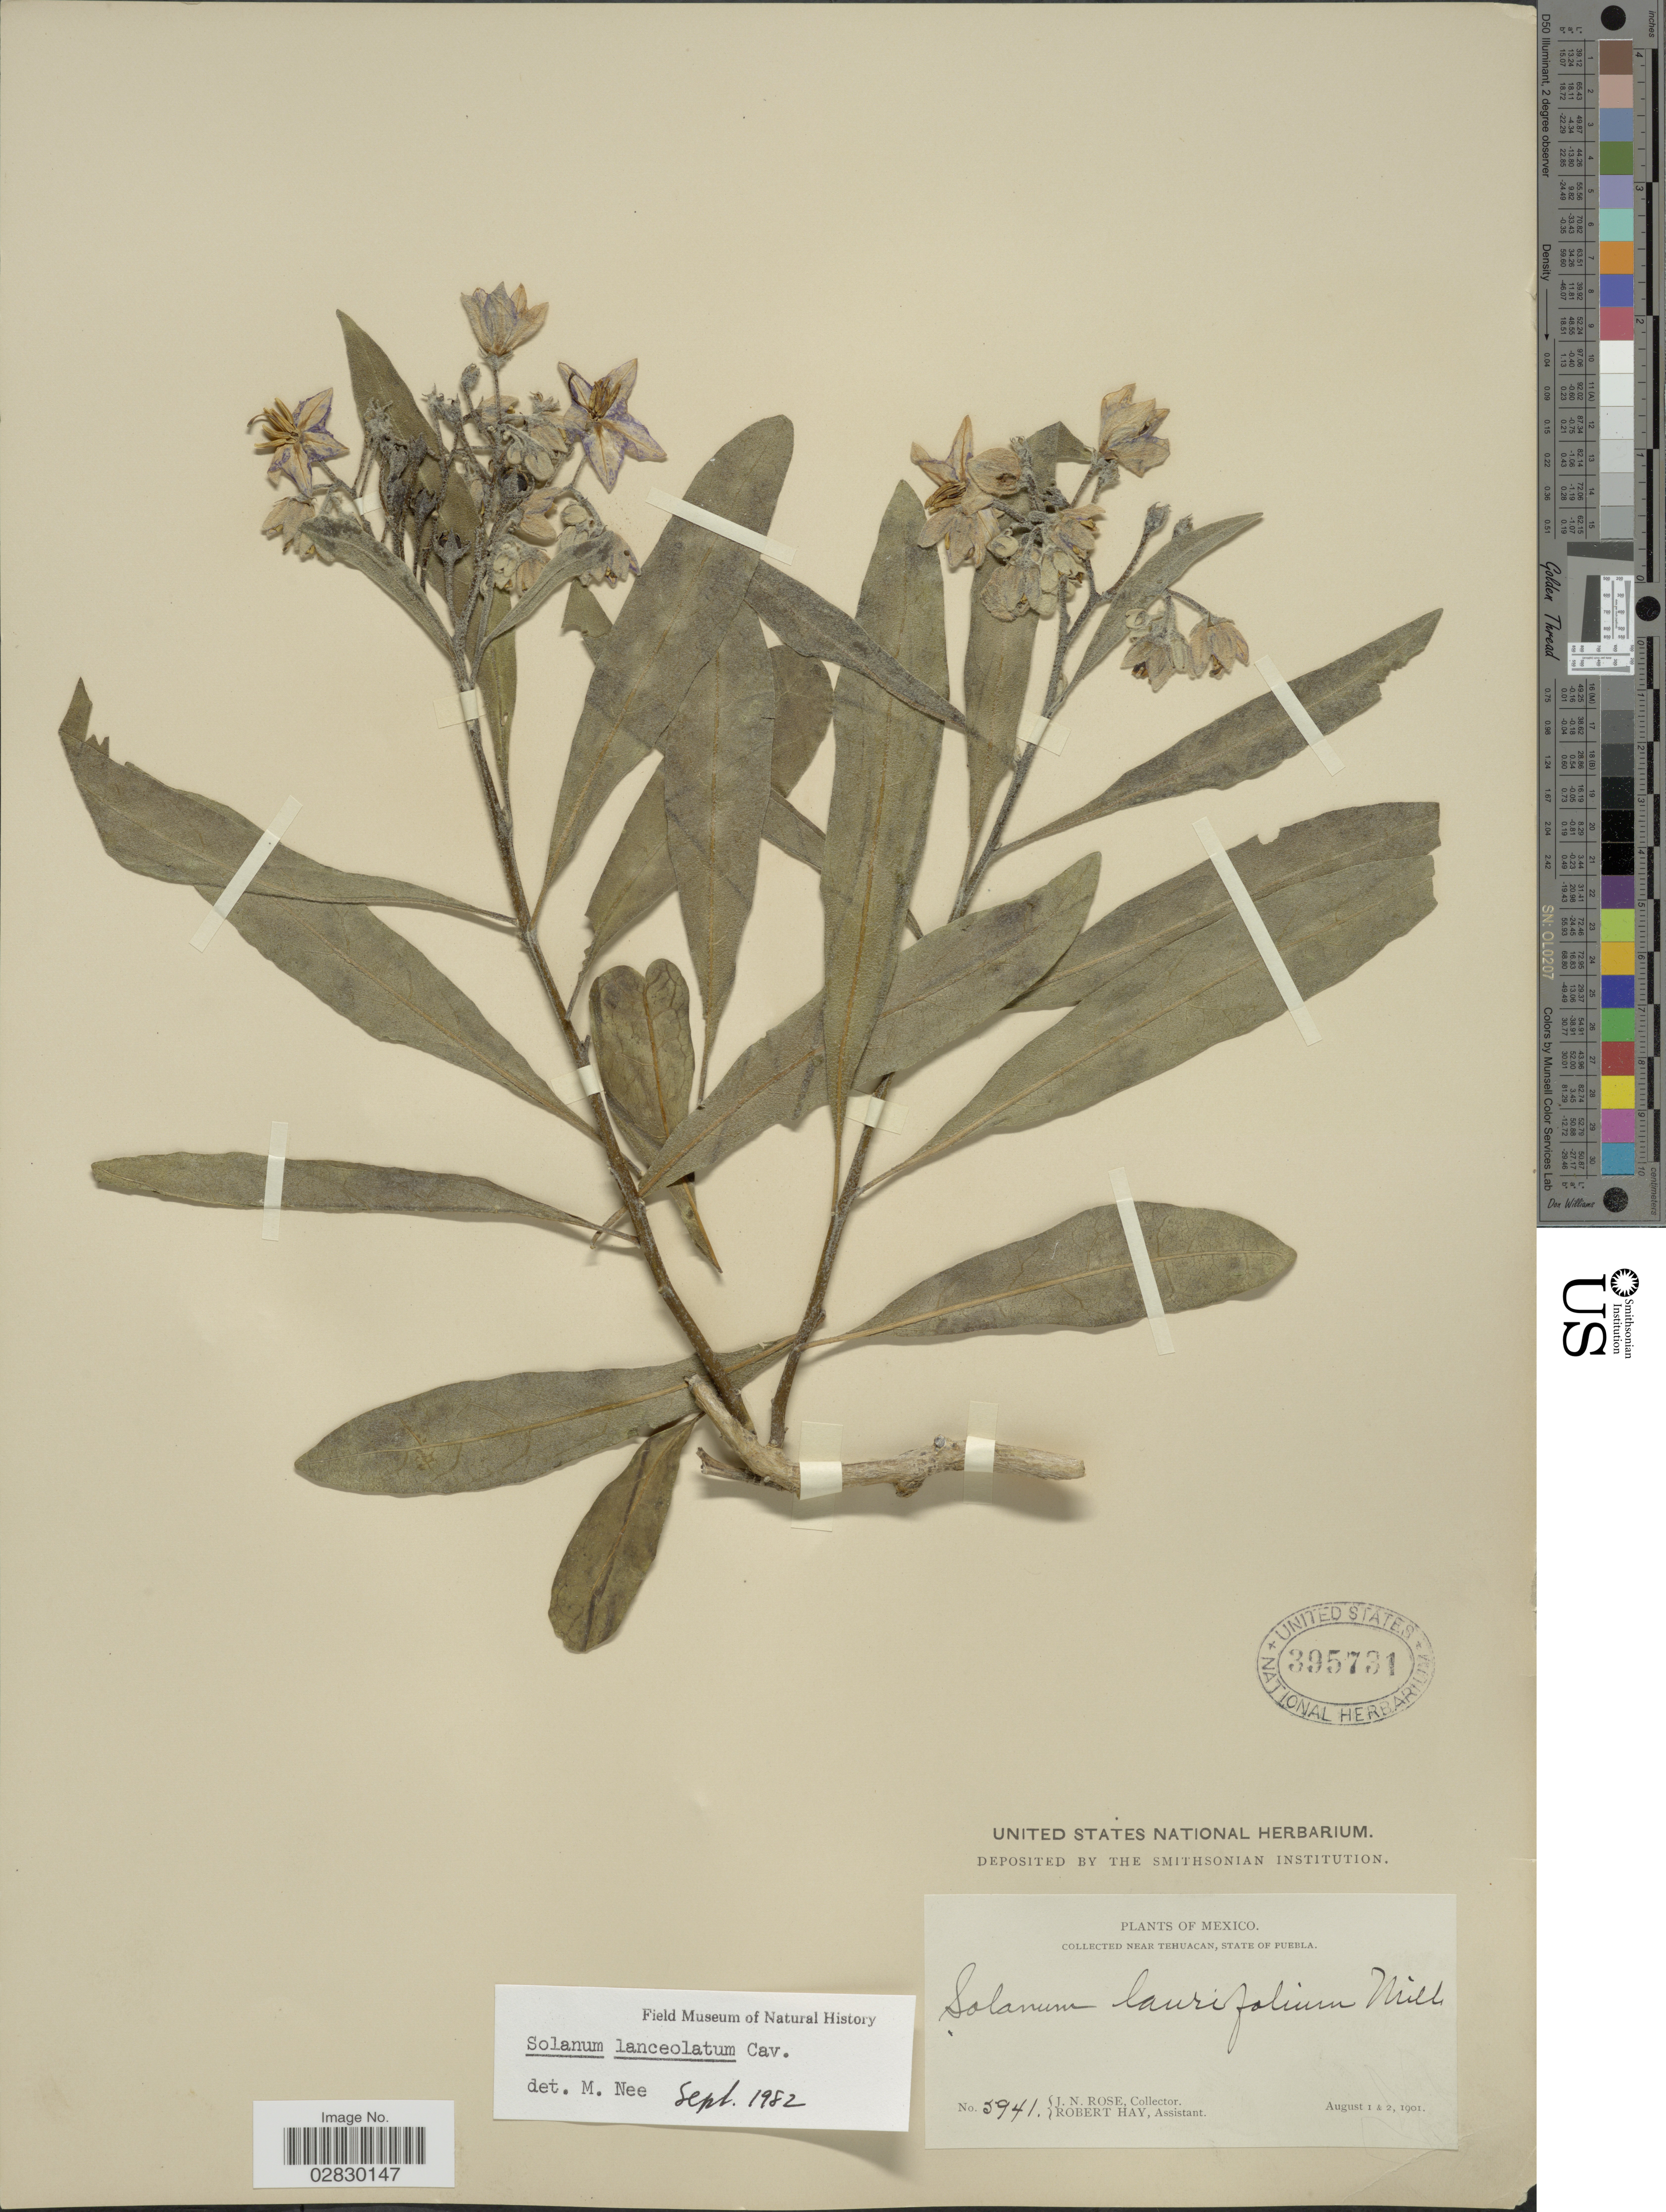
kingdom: Plantae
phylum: Tracheophyta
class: Magnoliopsida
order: Solanales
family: Solanaceae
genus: Solanum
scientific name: Solanum lanceolatum Berthault, nom. illeg.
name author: Berthault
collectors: J. N. Rose & R. H. Hay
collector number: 5941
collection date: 1901-08-01/1901-08-02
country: Mexico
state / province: Puebla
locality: Near Tehuacan.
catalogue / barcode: US 395731